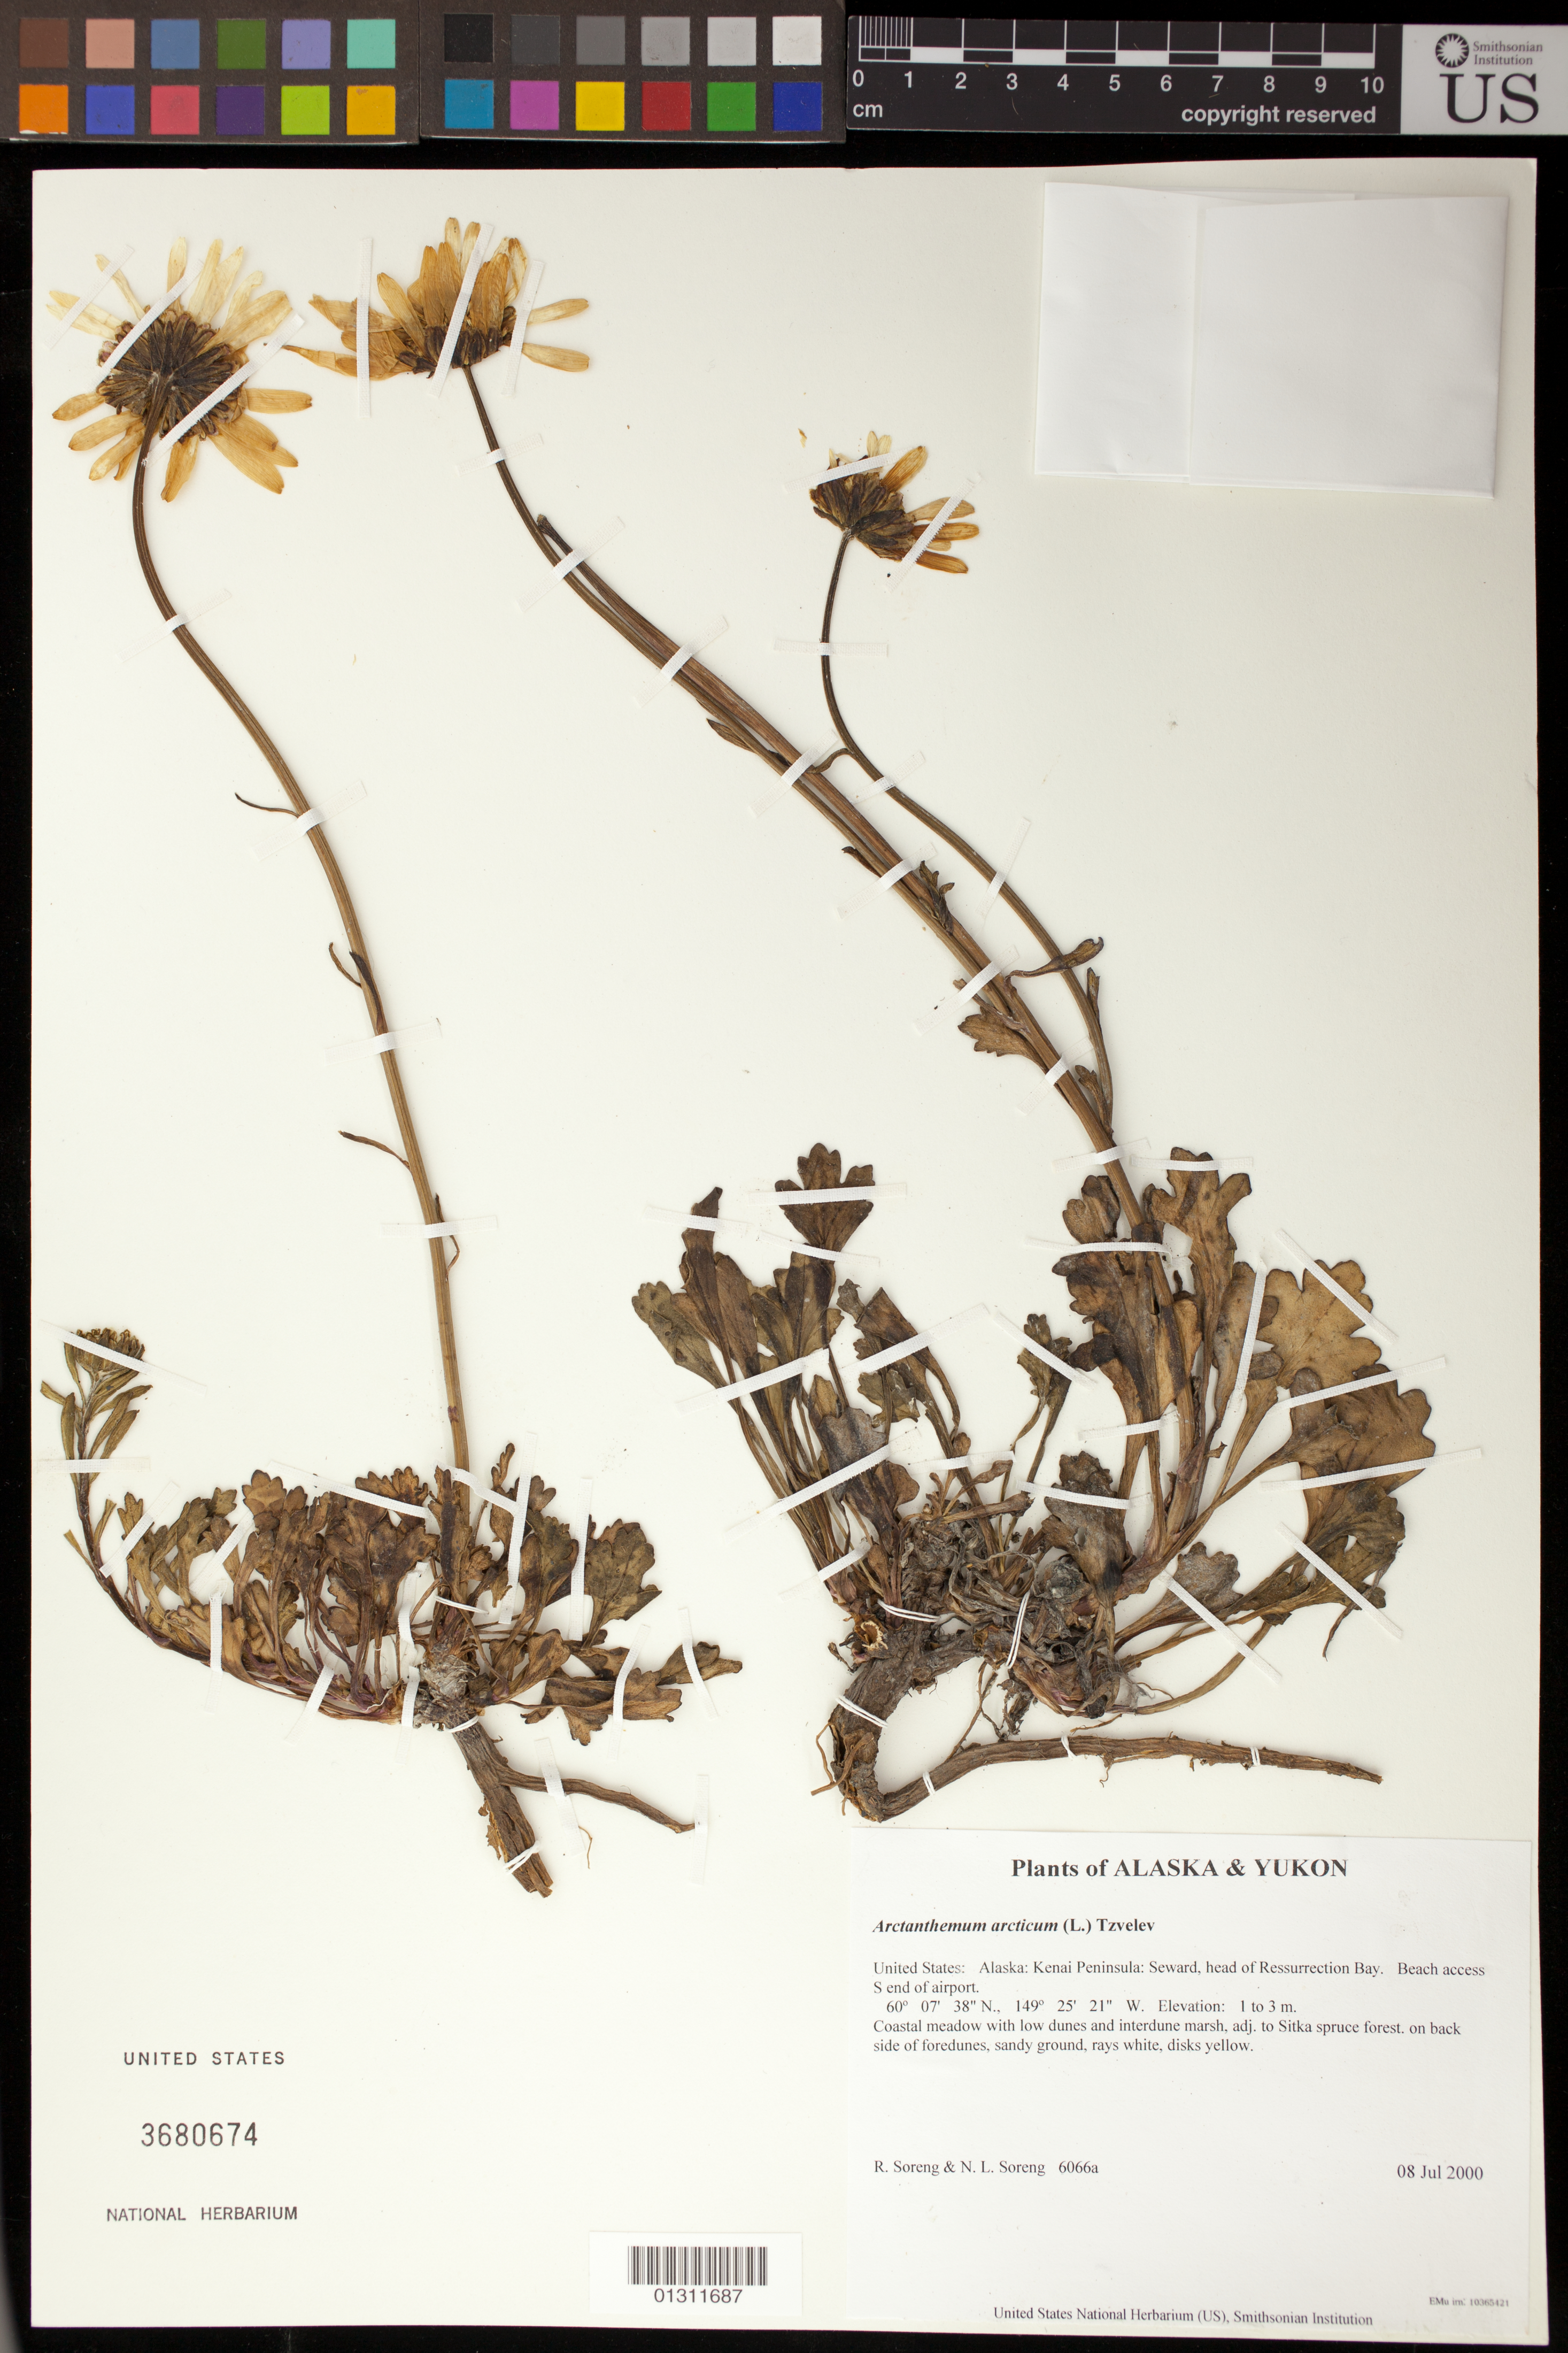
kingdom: Plantae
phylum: Tracheophyta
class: Magnoliopsida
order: Asterales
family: Asteraceae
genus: Arctanthemum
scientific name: Arctanthemum arcticum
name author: (L.) Tzvelev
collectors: R. J. Soreng & N. L. Soreng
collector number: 6066a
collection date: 2000-07-08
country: United States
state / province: Alaska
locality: Kenai Peninsula: Seward, head of Ressurrection Bay. Beach access S end of airport.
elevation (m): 1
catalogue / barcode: US 3680674